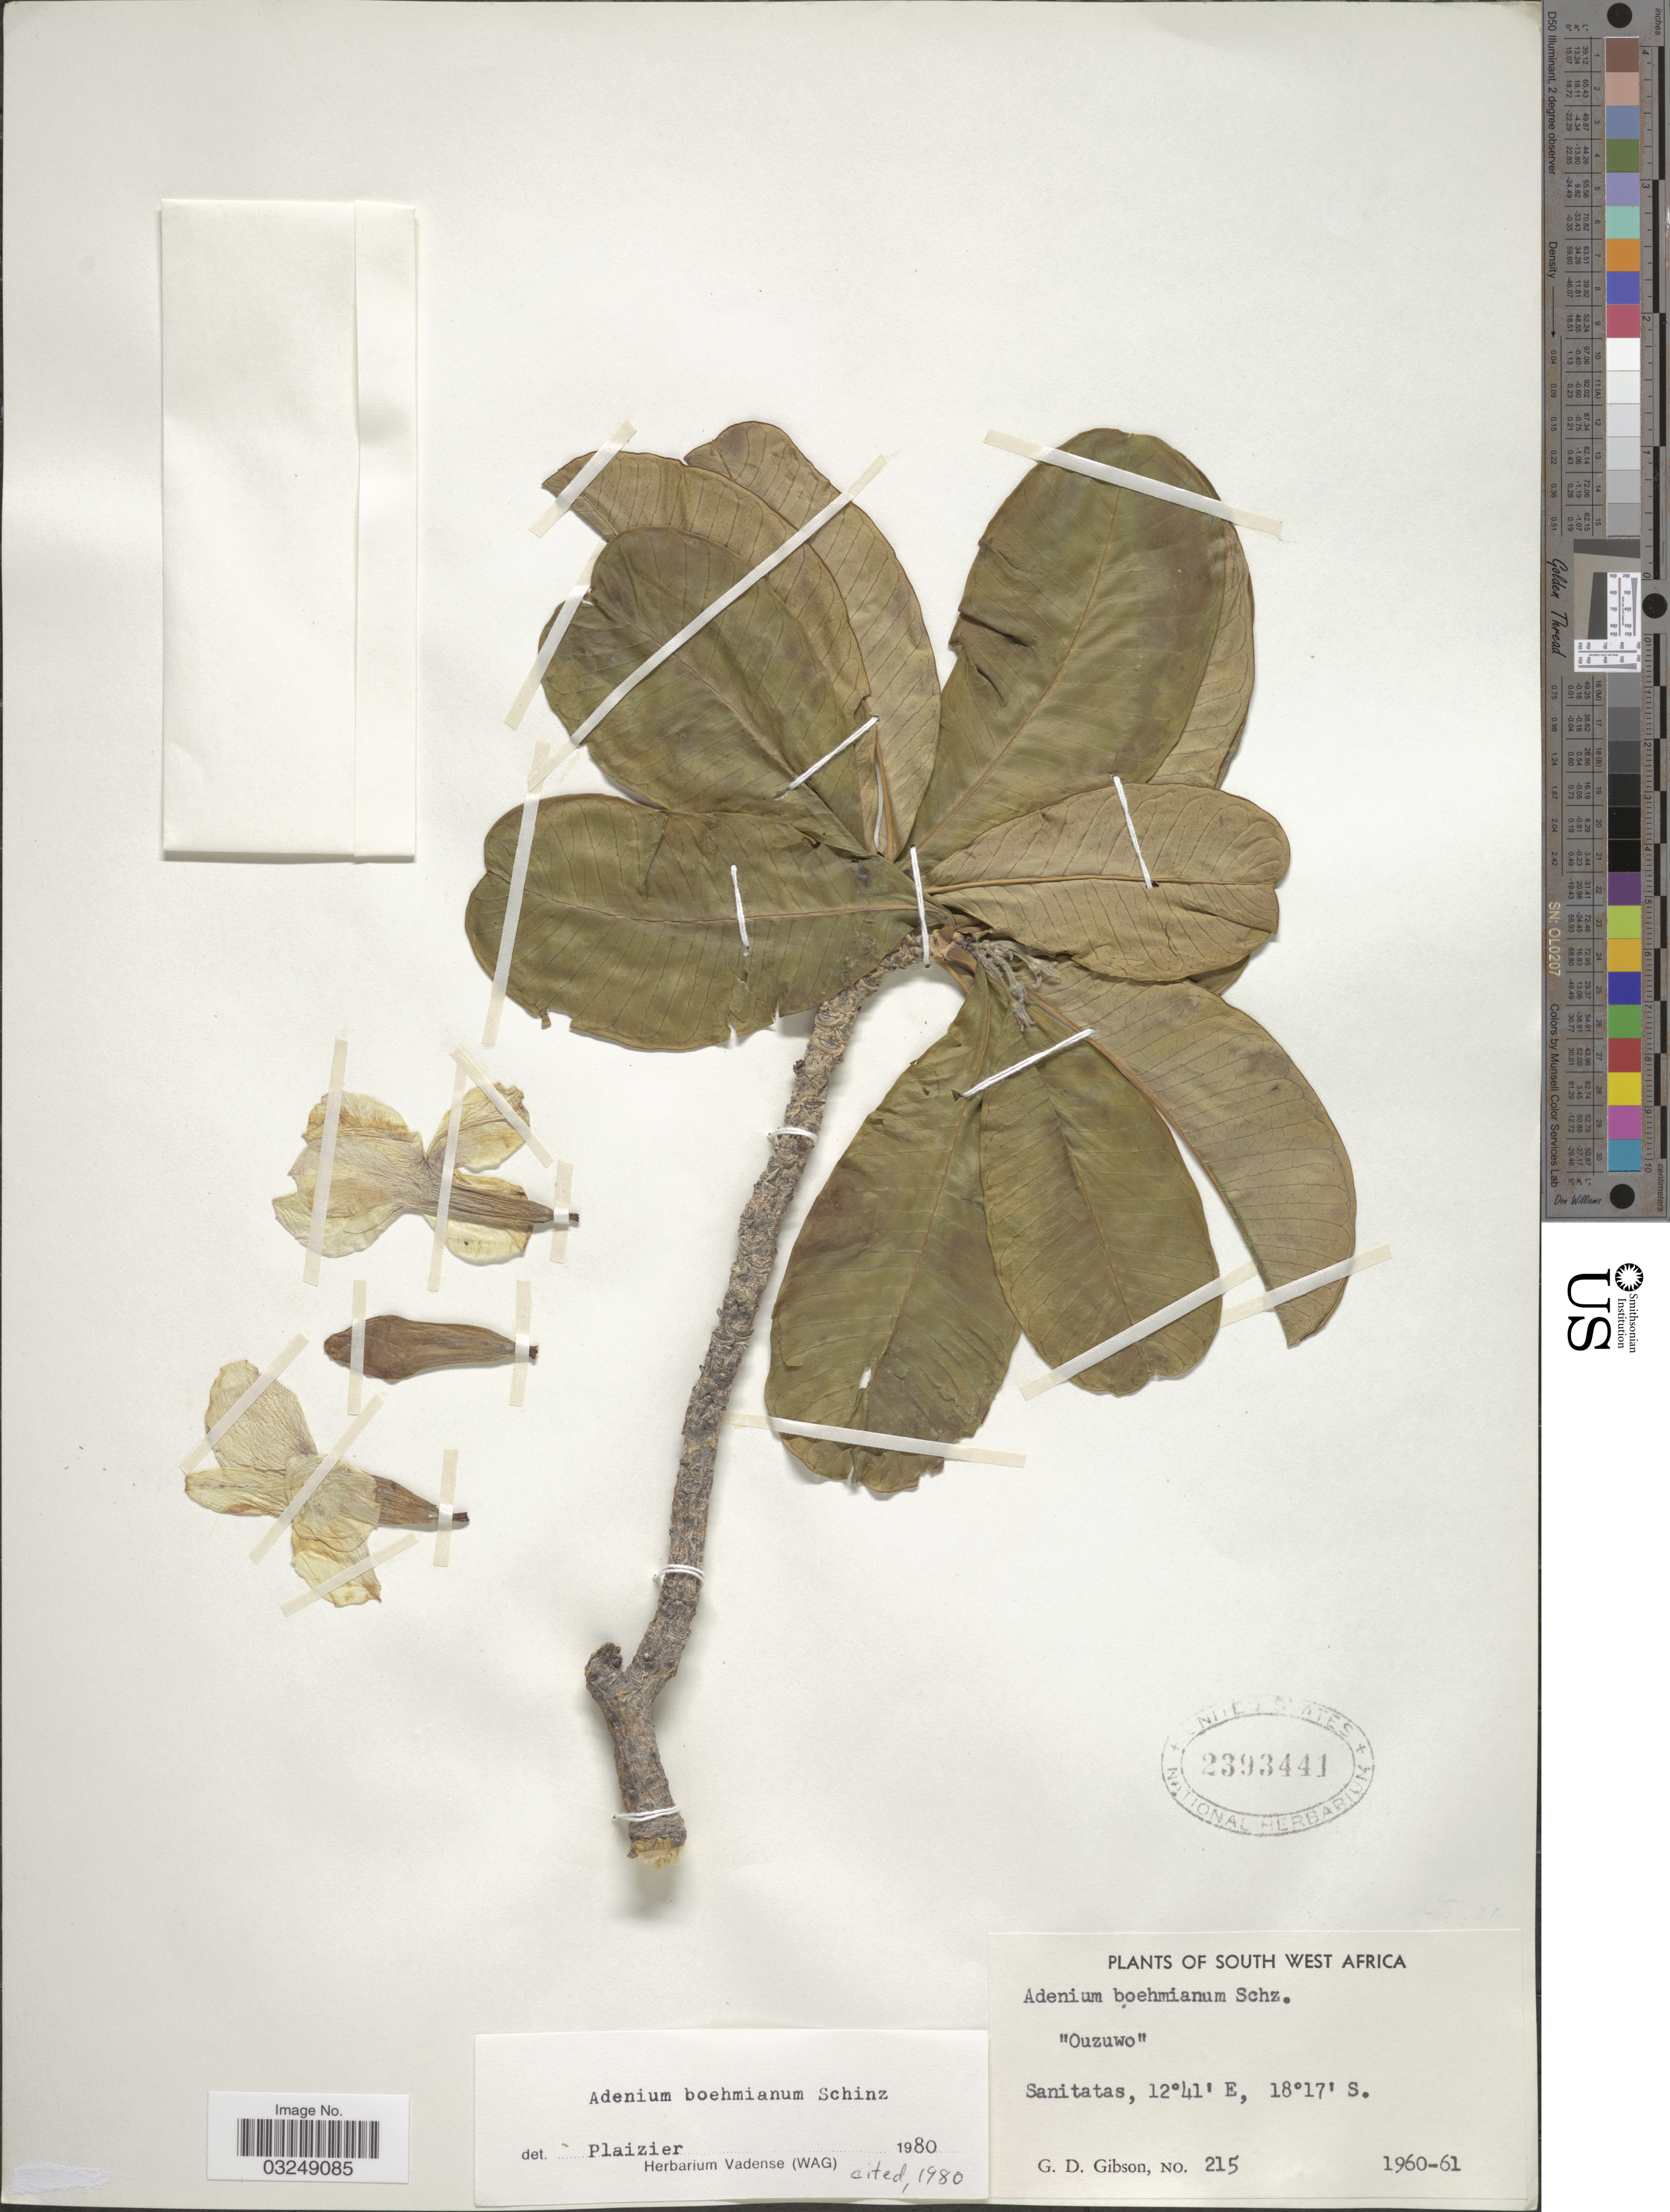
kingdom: Plantae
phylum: Tracheophyta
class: Magnoliopsida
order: Gentianales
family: Apocynaceae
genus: Adenium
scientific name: Adenium boehmianum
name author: Schinz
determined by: Plaizier, A. C.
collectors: G. D. Gibson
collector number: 215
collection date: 1960/1961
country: Namibia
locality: South West Africa. Sanitatas.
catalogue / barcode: US 2393441